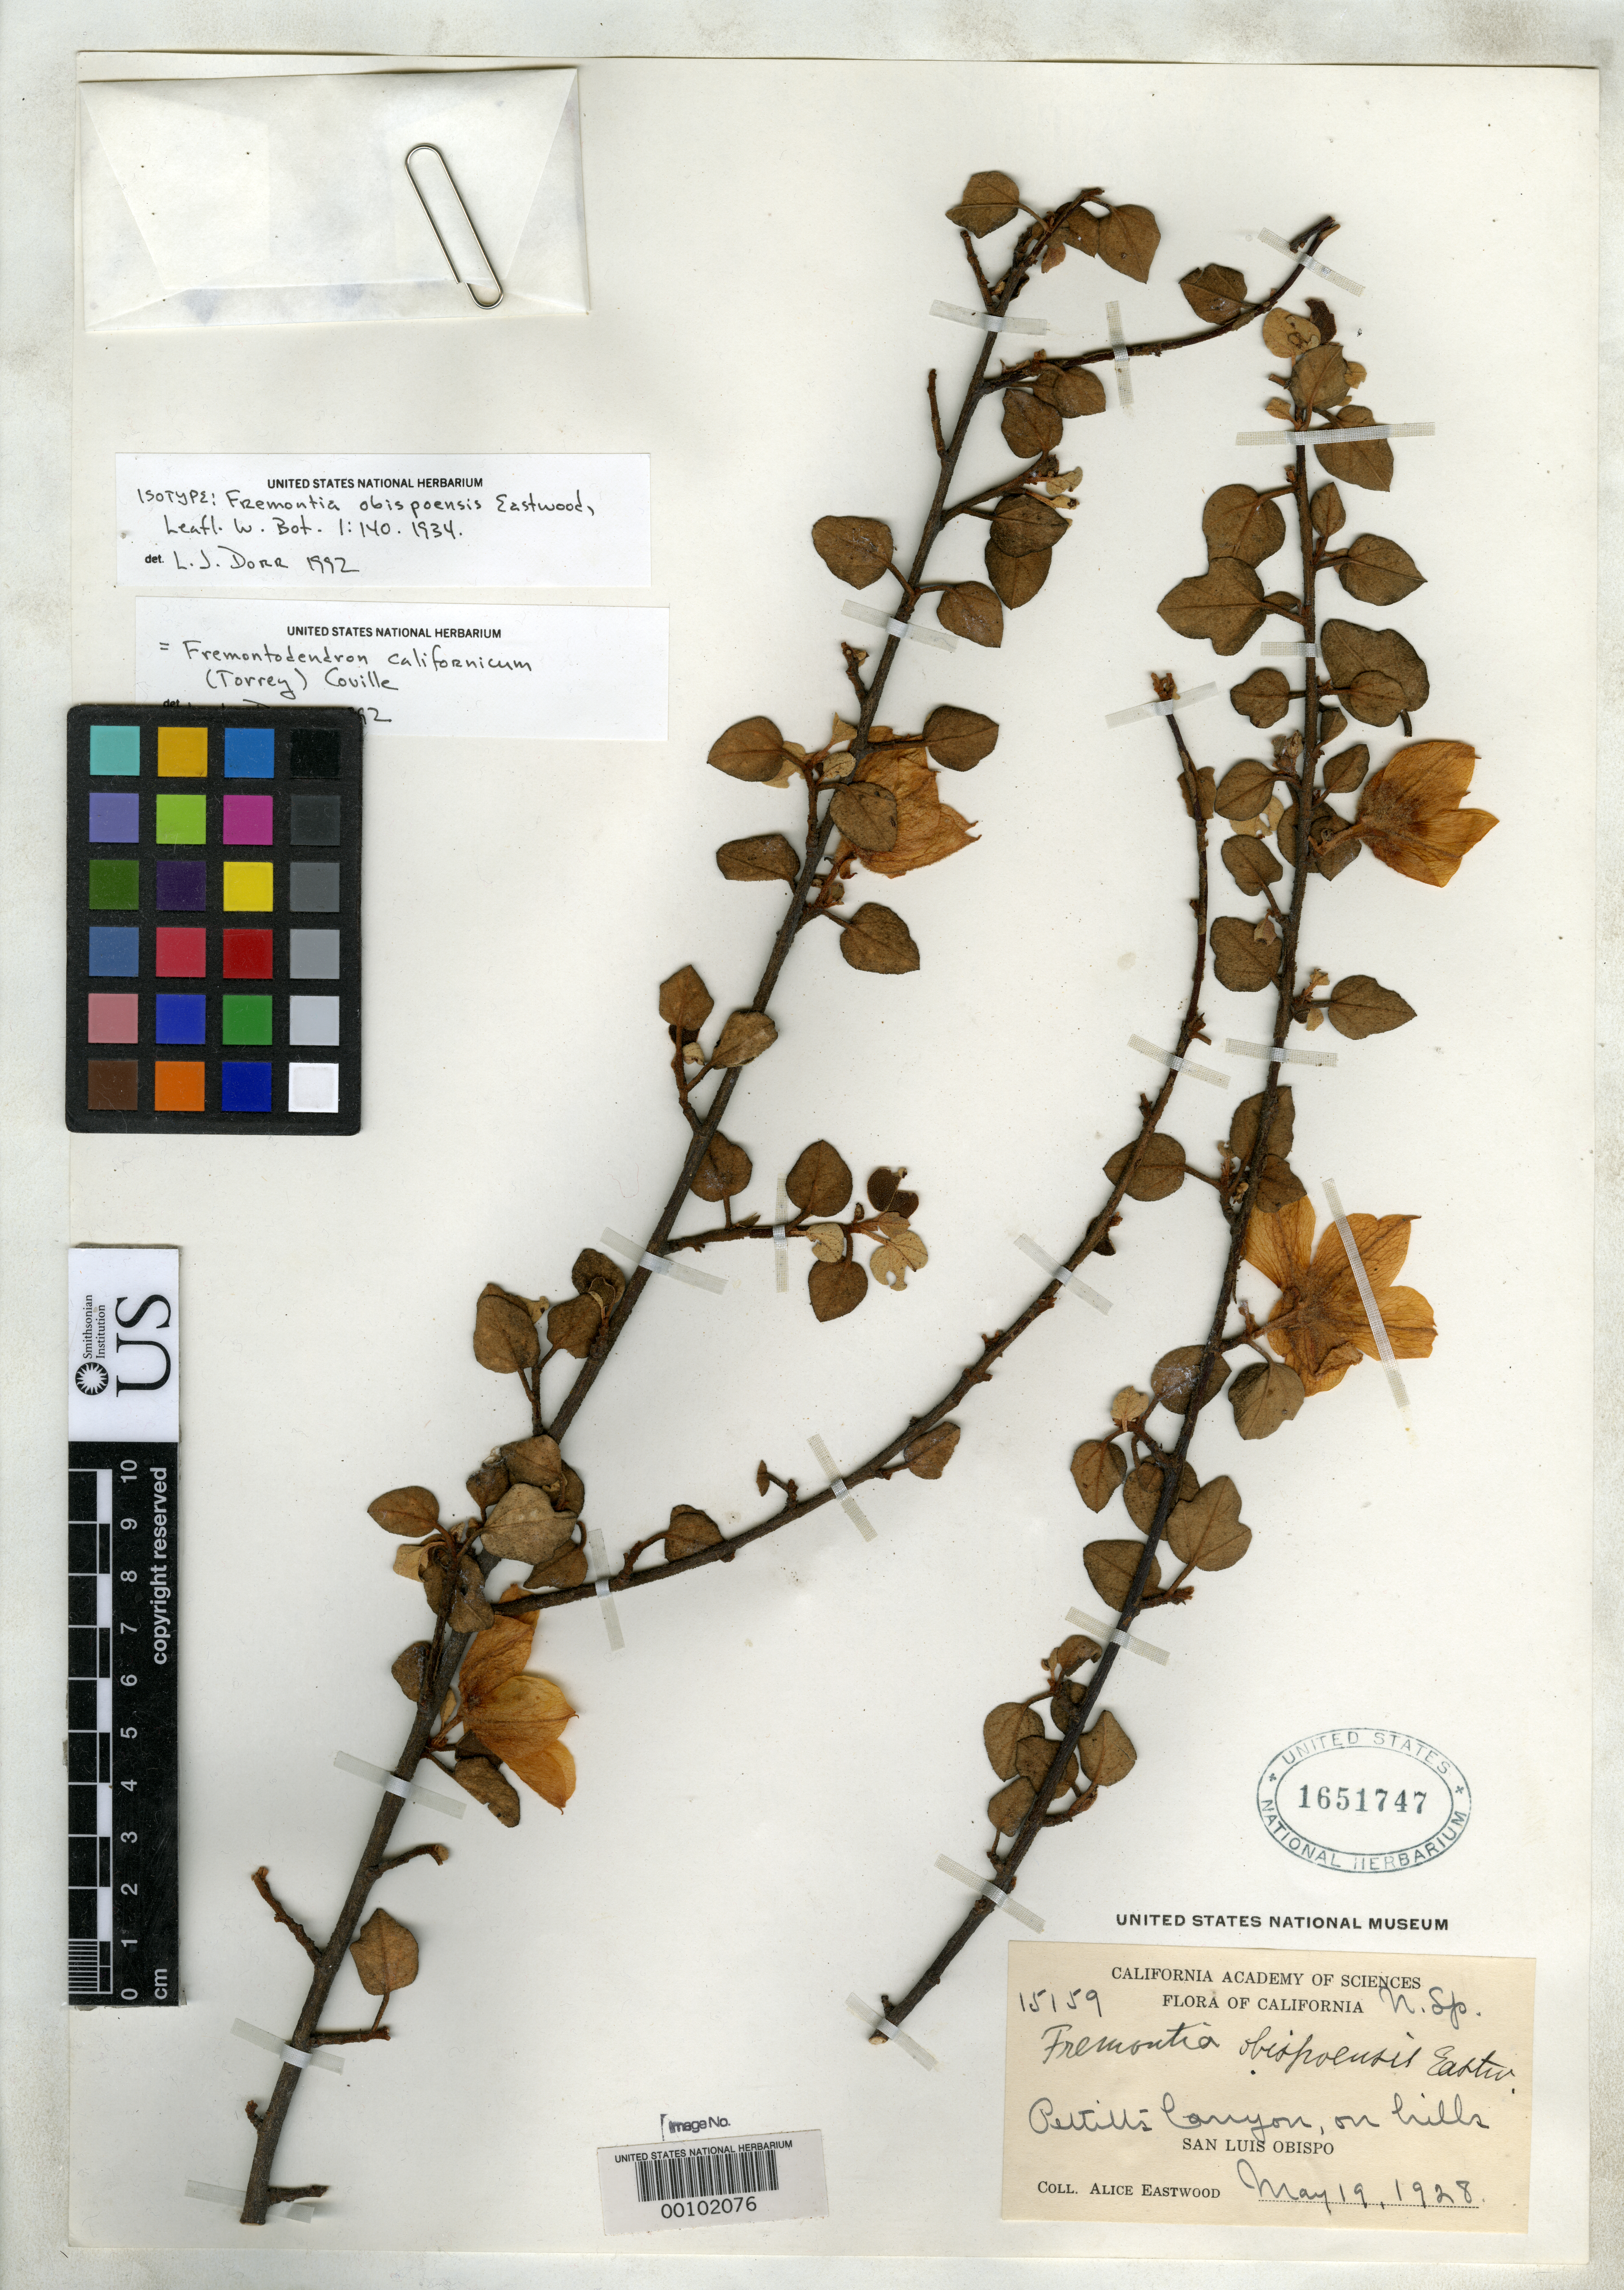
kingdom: Plantae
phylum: Tracheophyta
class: Magnoliopsida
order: Malvales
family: Malvaceae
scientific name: Fremontia obispoensis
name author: Eastw.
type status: Isotype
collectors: A. Eastwood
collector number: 15159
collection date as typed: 19 Mar 1928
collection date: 1928-03-19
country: United States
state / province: California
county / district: San Luis Obispo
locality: San Luis Obispo.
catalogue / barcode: US 1651747